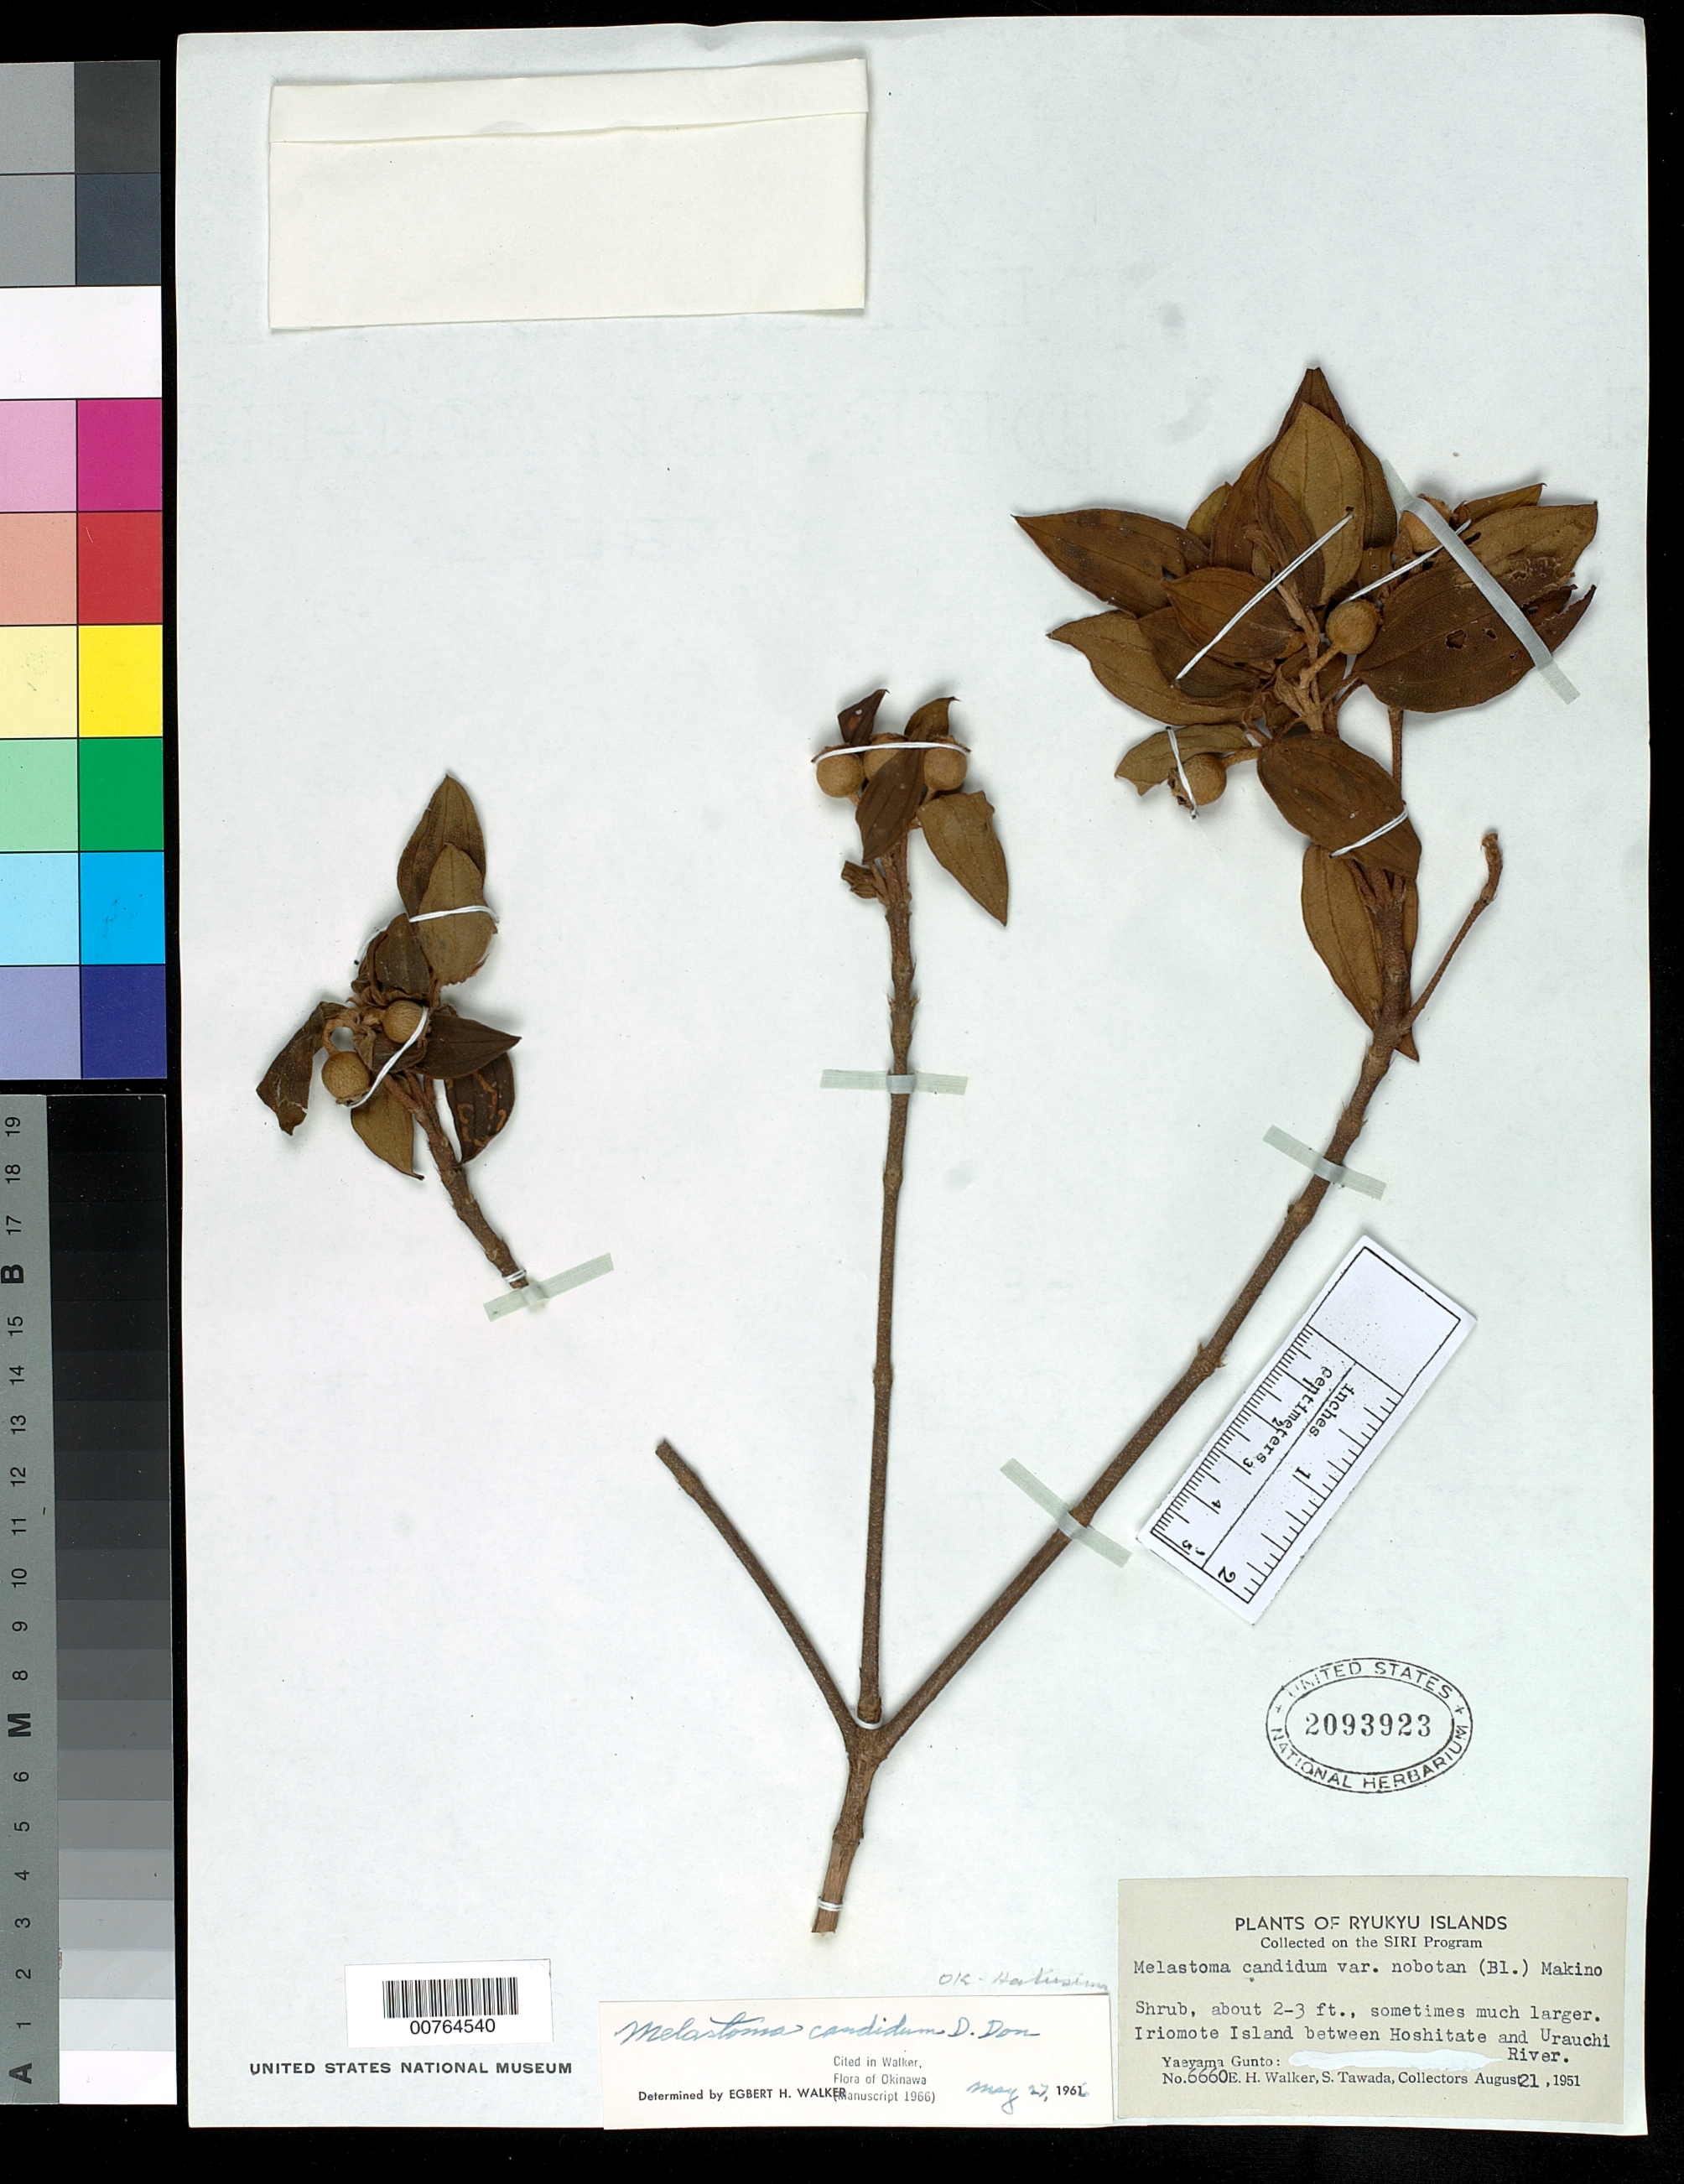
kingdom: Plantae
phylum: Tracheophyta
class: Magnoliopsida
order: Myrtales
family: Melastomataceae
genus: Melastoma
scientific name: Melastoma candidum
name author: D. Don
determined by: Walker, E. H.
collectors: E. H. Walker & S. Tawada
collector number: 6660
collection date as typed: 21 Aug 1951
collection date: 1951-08-21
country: Japan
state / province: Okinawa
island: Iriomote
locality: Between Hoshitate and Urauchi River, Yaeyama Guto.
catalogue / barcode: US 2093923